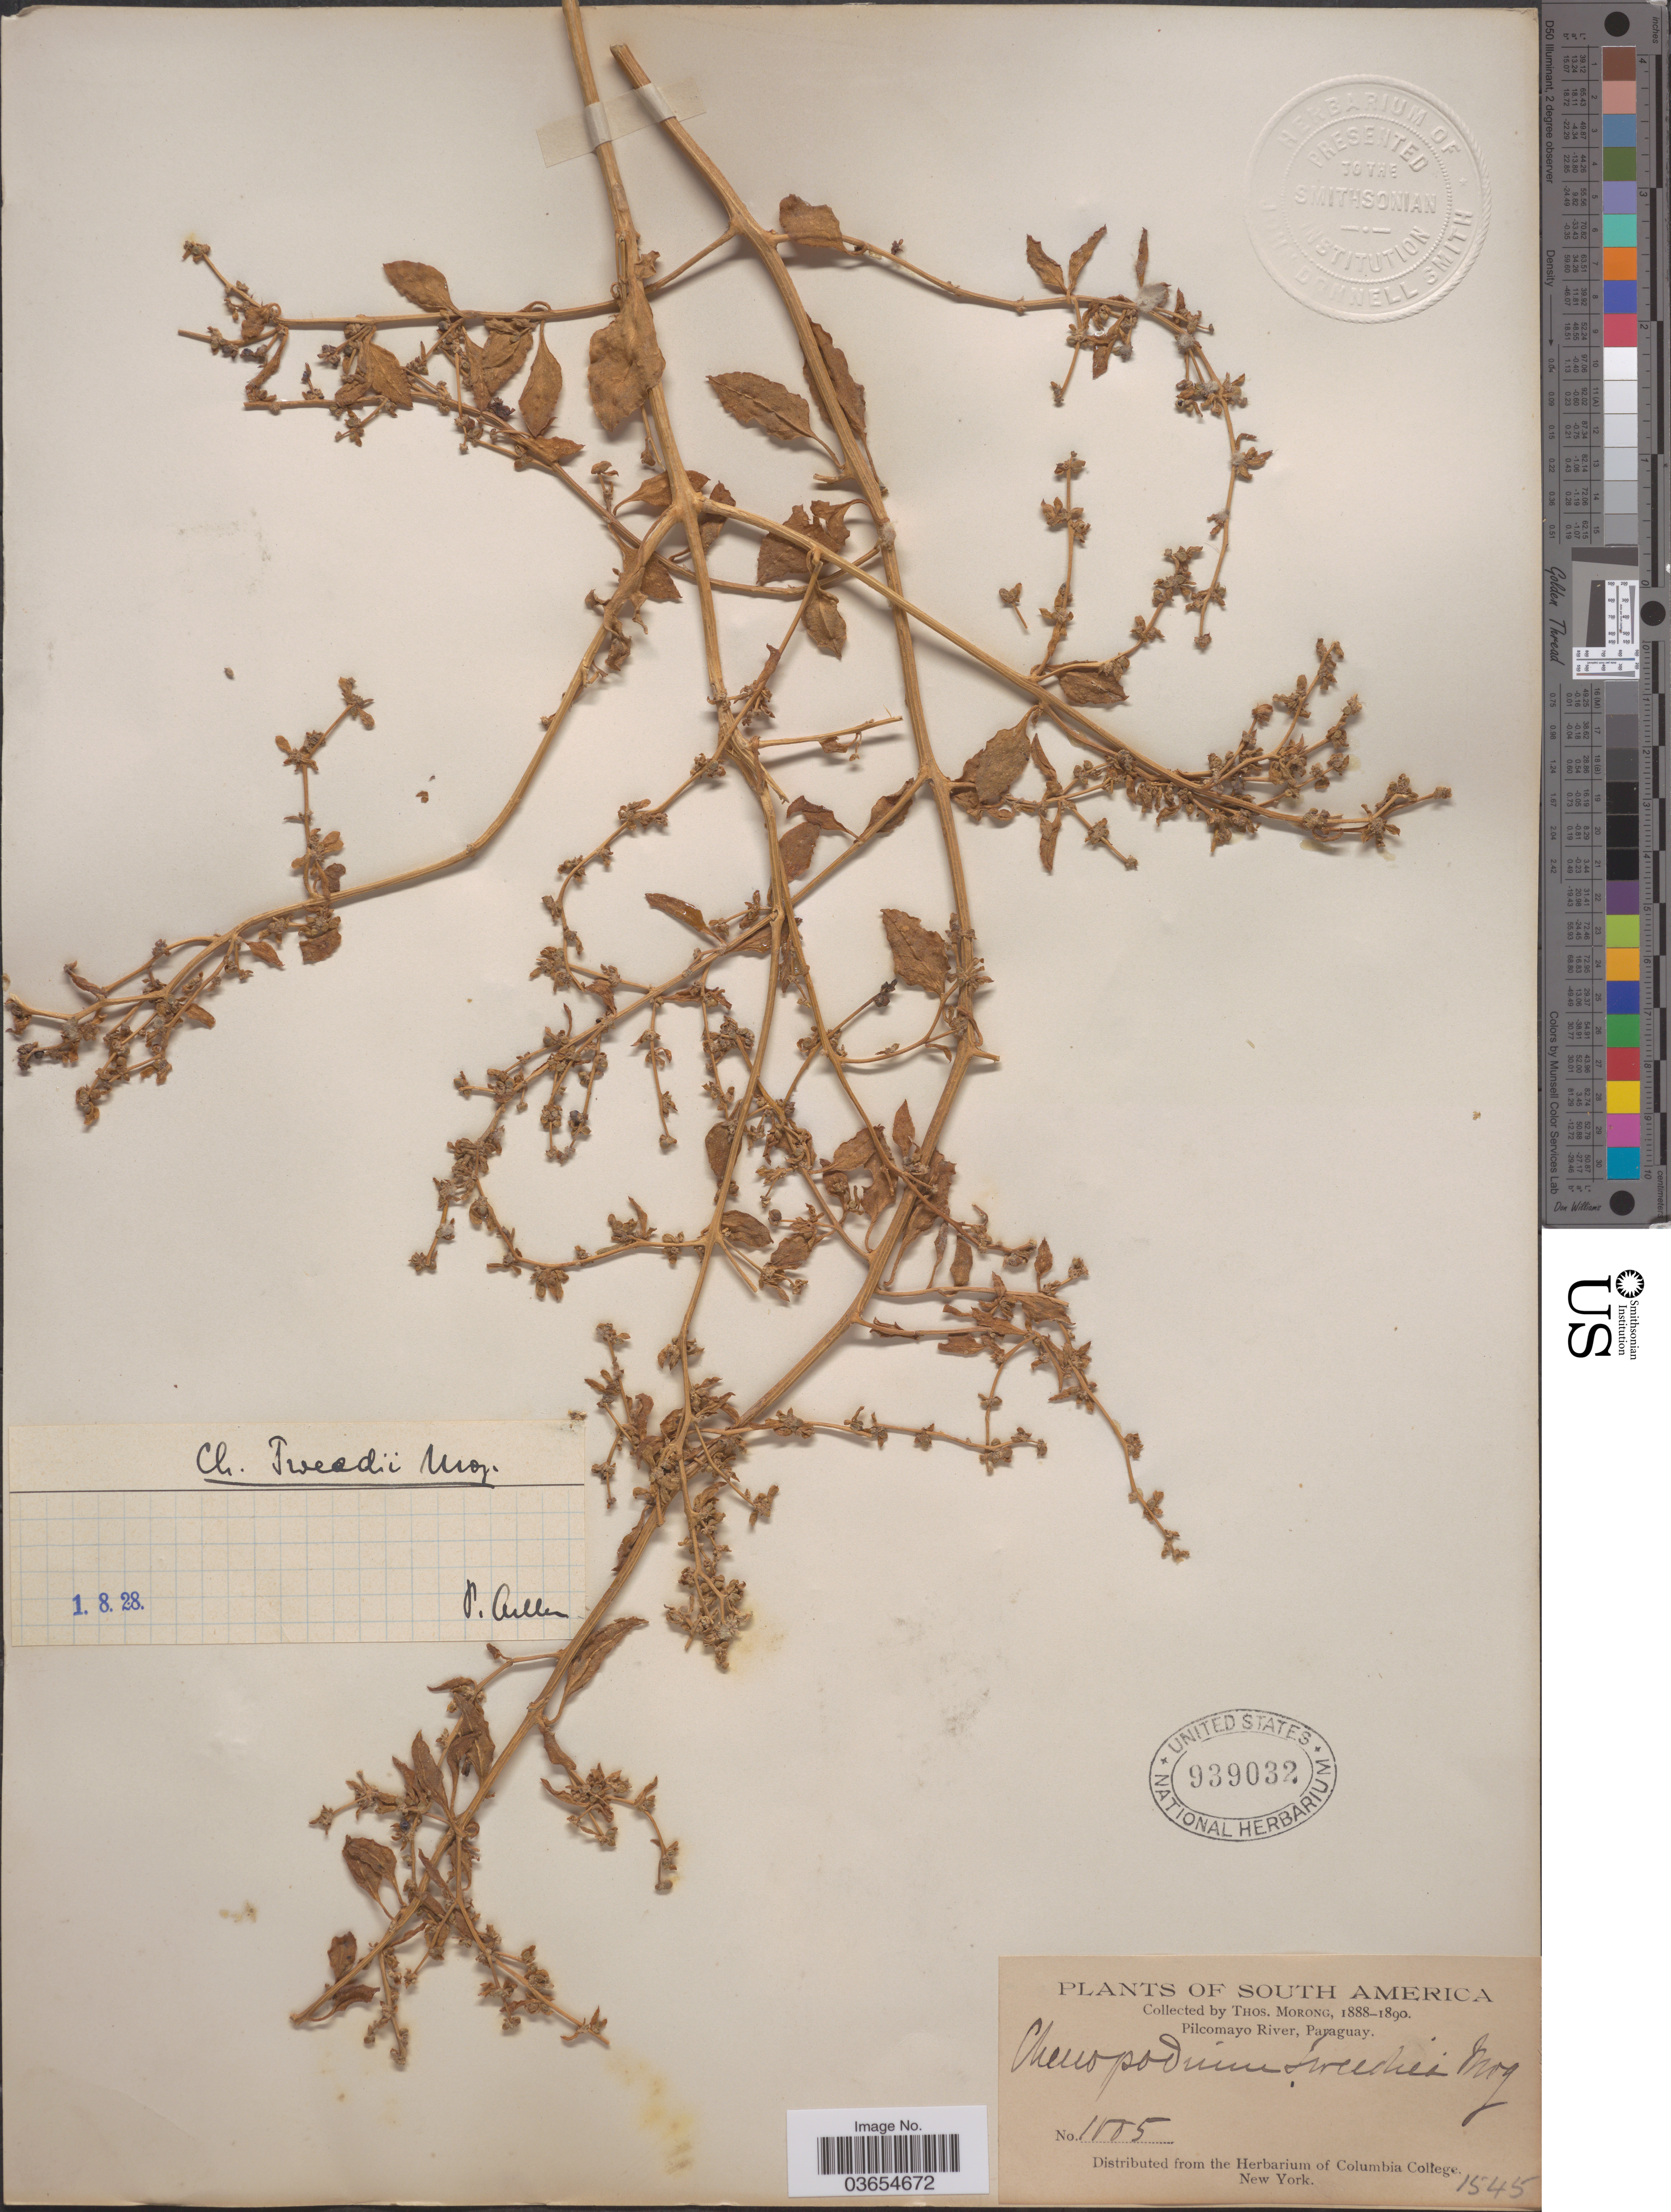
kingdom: Plantae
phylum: Tracheophyta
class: Magnoliopsida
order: Caryophyllales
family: Amaranthaceae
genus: Chenopodium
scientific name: Chenopodium tweedii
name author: Moq.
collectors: ex herb. T. Morong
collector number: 1005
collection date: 1888/1890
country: Paraguay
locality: Pilcomayo.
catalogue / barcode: US 939032